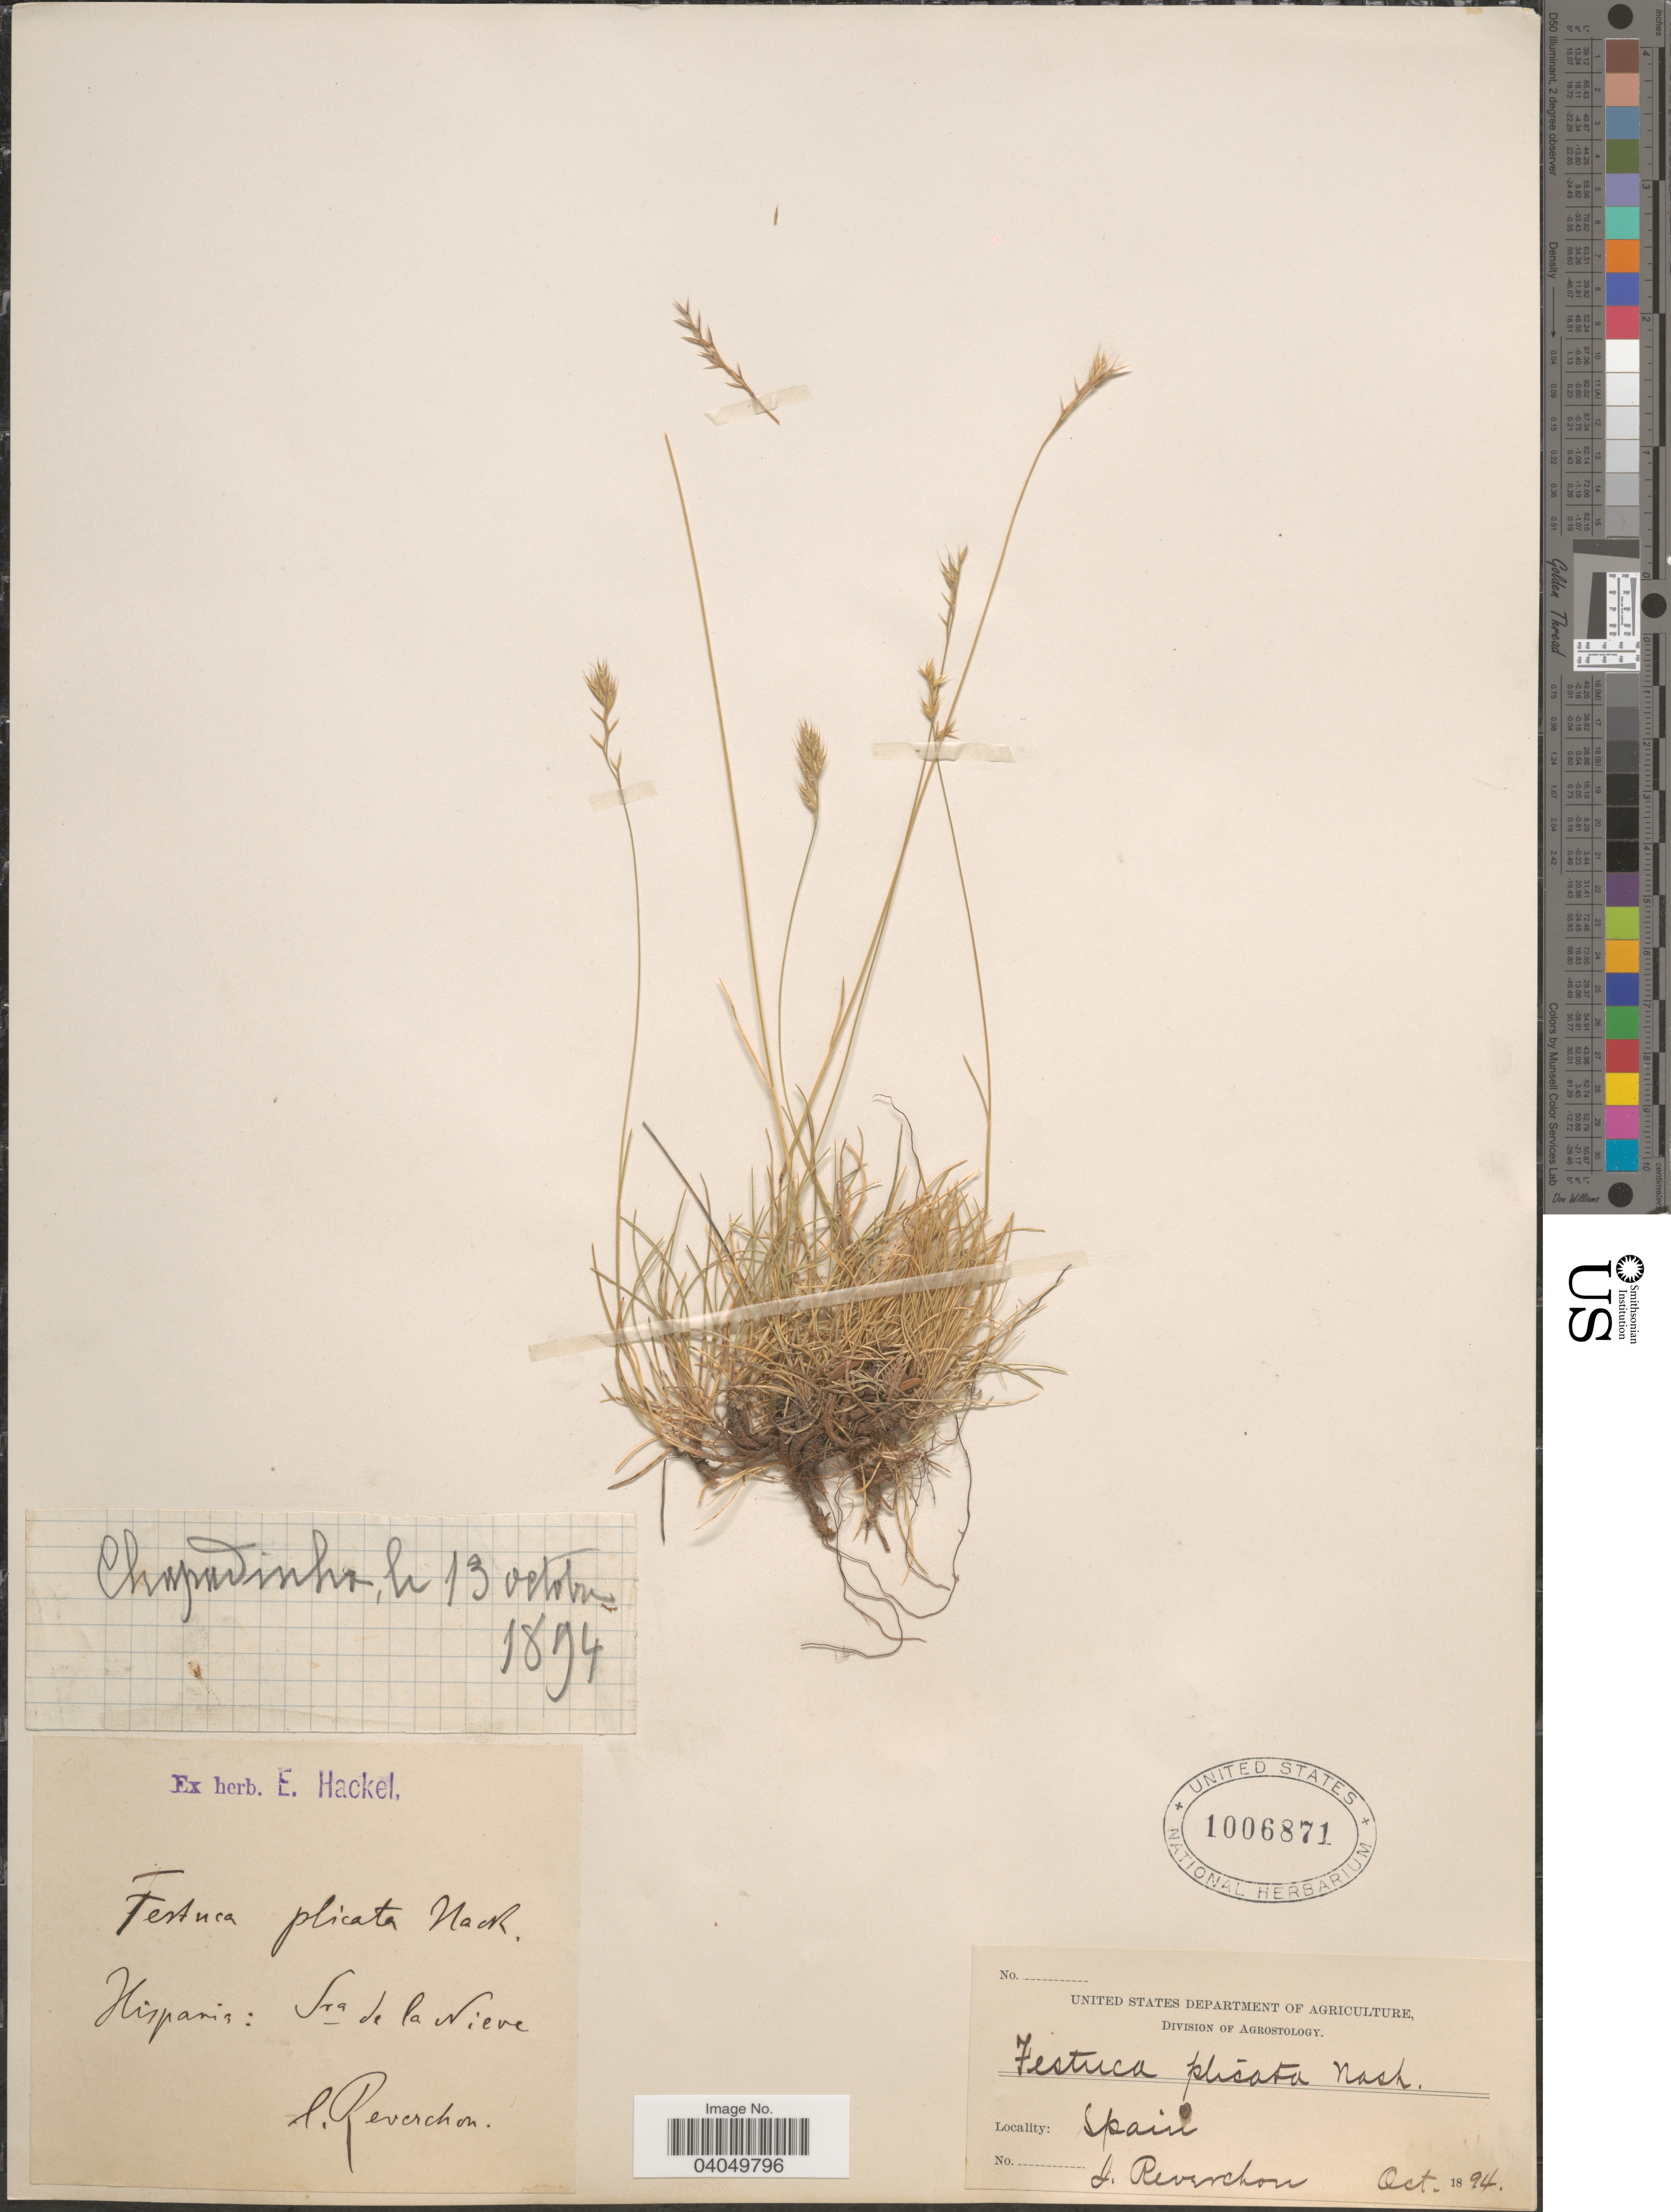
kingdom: Plantae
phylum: Tracheophyta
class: Liliopsida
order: Poales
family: Poaceae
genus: Festuca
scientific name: Festuca plicata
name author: Hack.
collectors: -. Reverchon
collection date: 1894-10-13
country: Spain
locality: Hispania: Sra. de la Nieve. Chapadinha.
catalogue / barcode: US 1006871